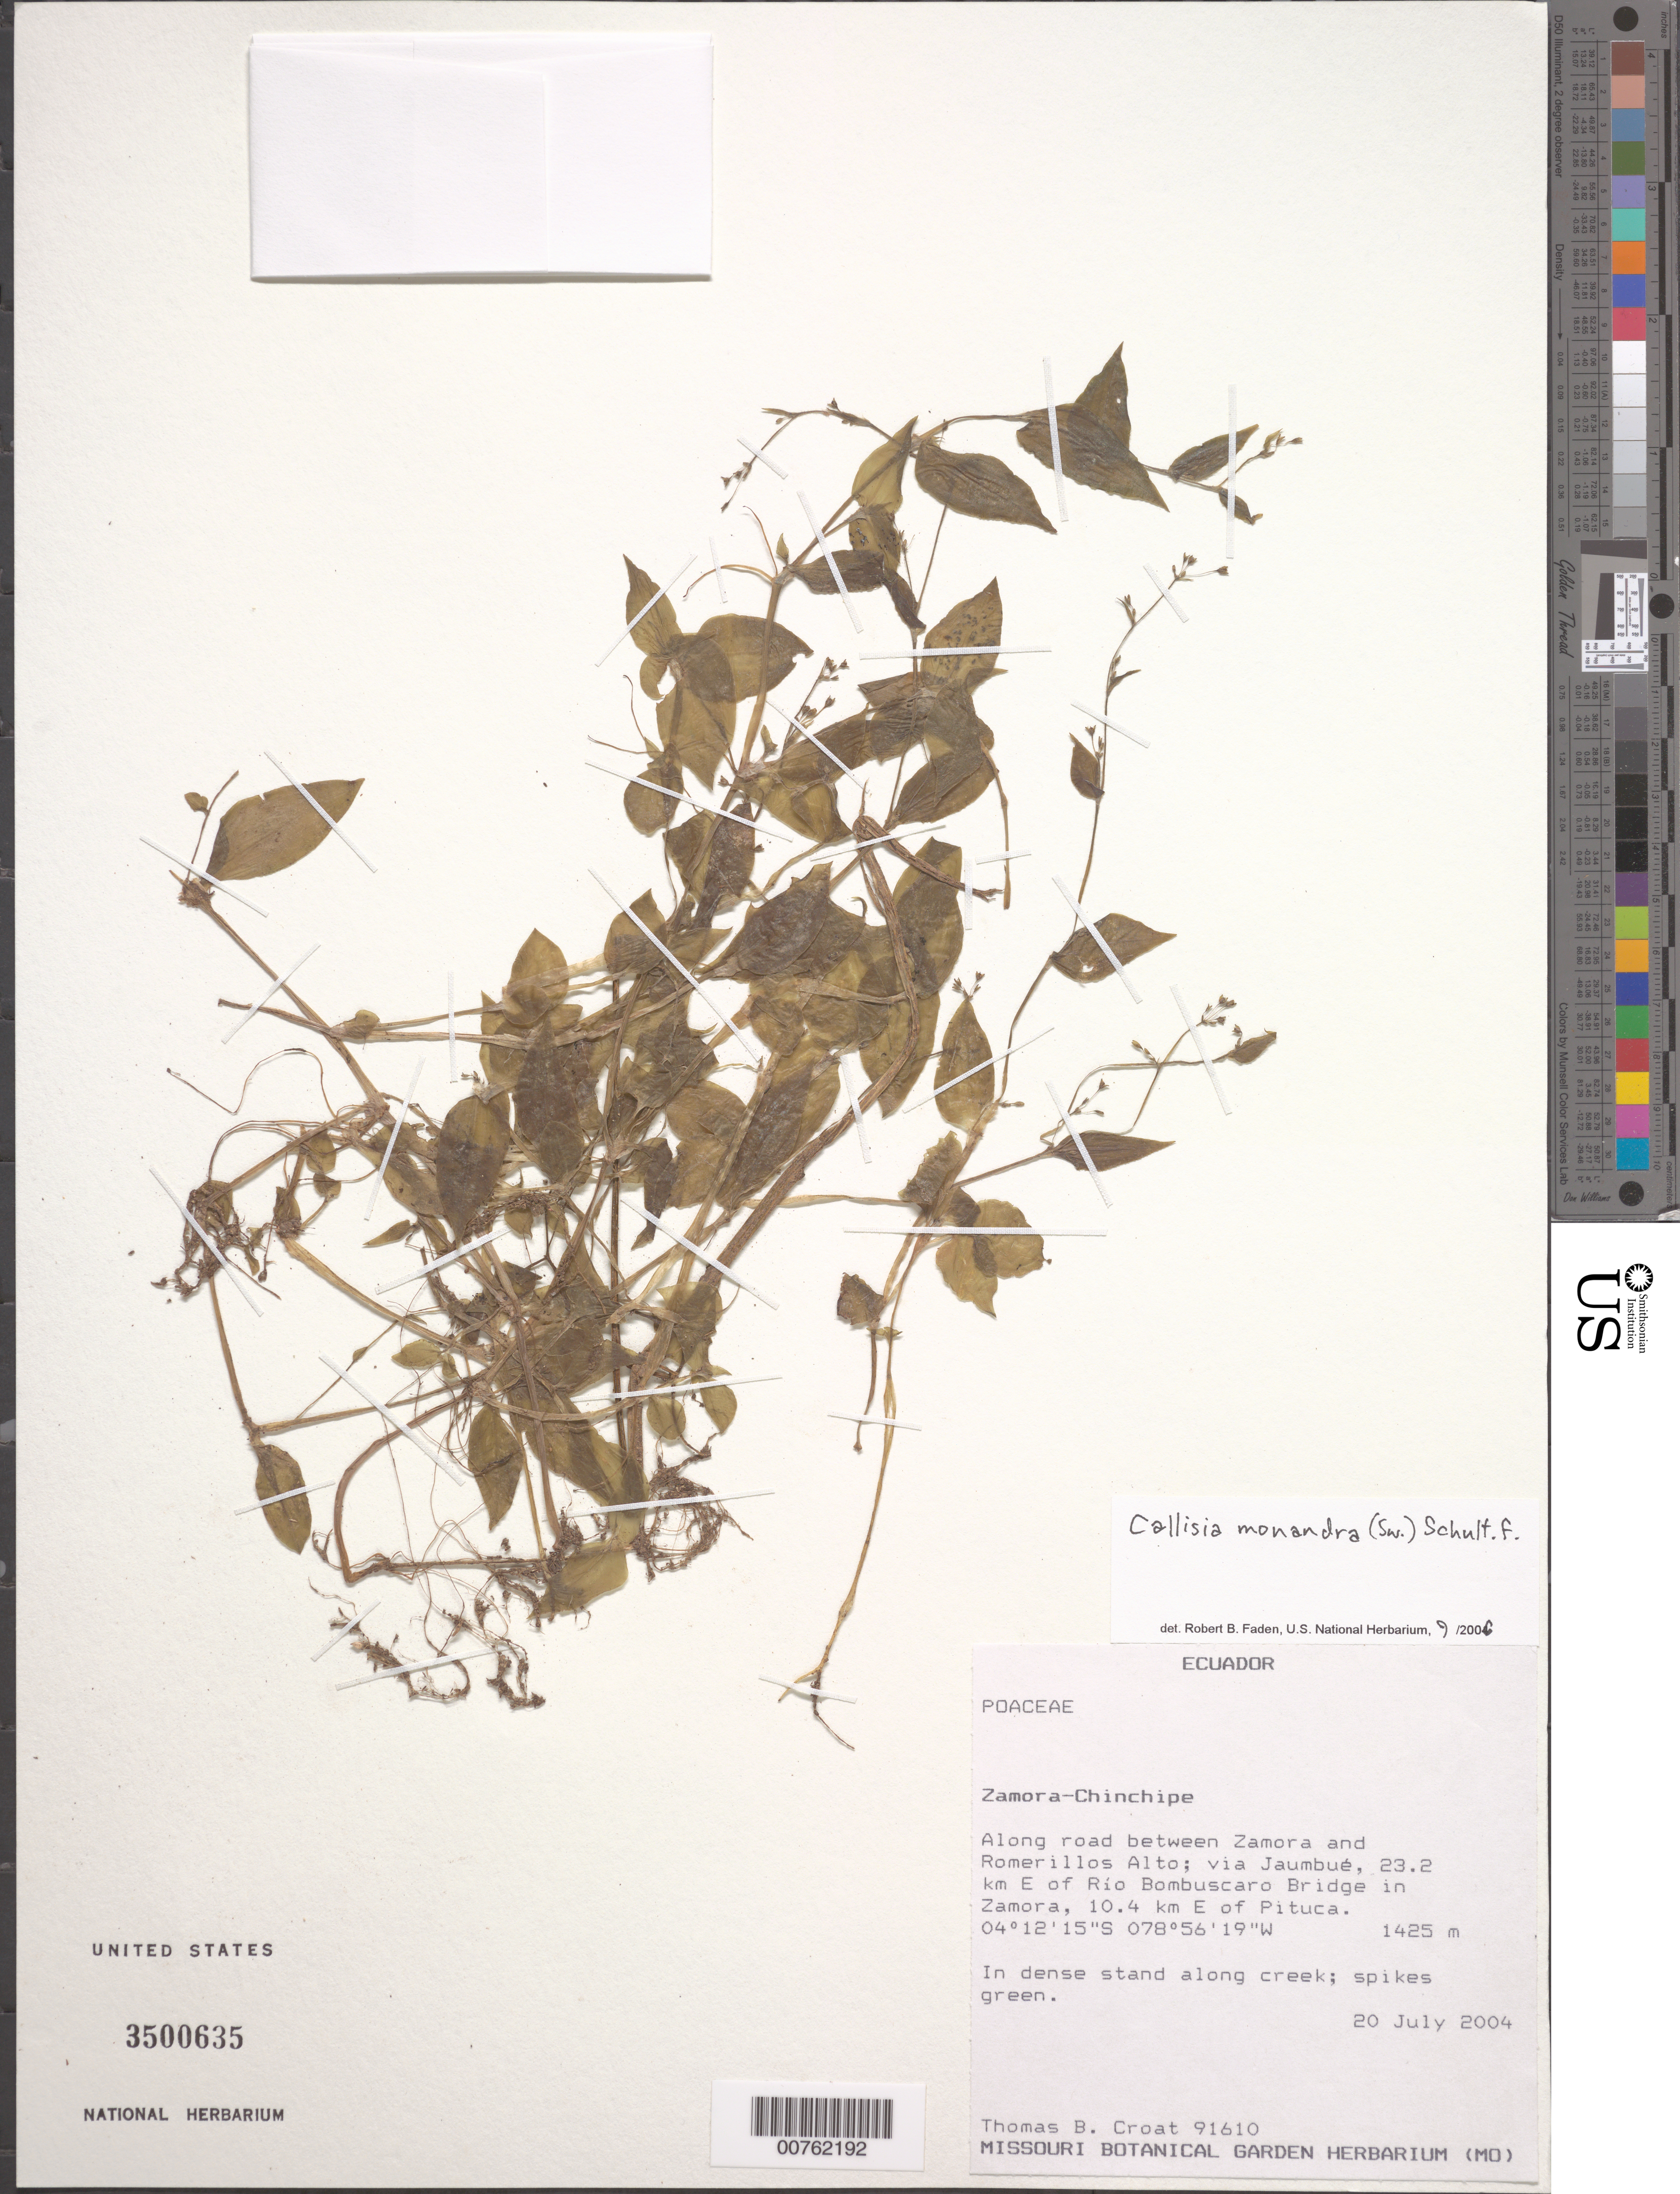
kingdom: Plantae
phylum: Tracheophyta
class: Liliopsida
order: Commelinales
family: Commelinaceae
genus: Callisia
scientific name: Callisia monandra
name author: (Sw.) Schult. & Schult. f.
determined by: Faden, Robert B., (US), Smithsonian Institution - National Museum of Natural History (UNITED STATES)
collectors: T. B. Croat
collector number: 91610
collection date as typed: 20 July 2004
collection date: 2004-07-20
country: Ecuador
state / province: Zamora-Chinchipe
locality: Along road between Zamora and Romerillos Alto; via Jaumbue, 23.2 km E of Rio Bombuscaro Bridge in Zamora, 10.4 km E of Pituca.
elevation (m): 1425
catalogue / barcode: US 3500635